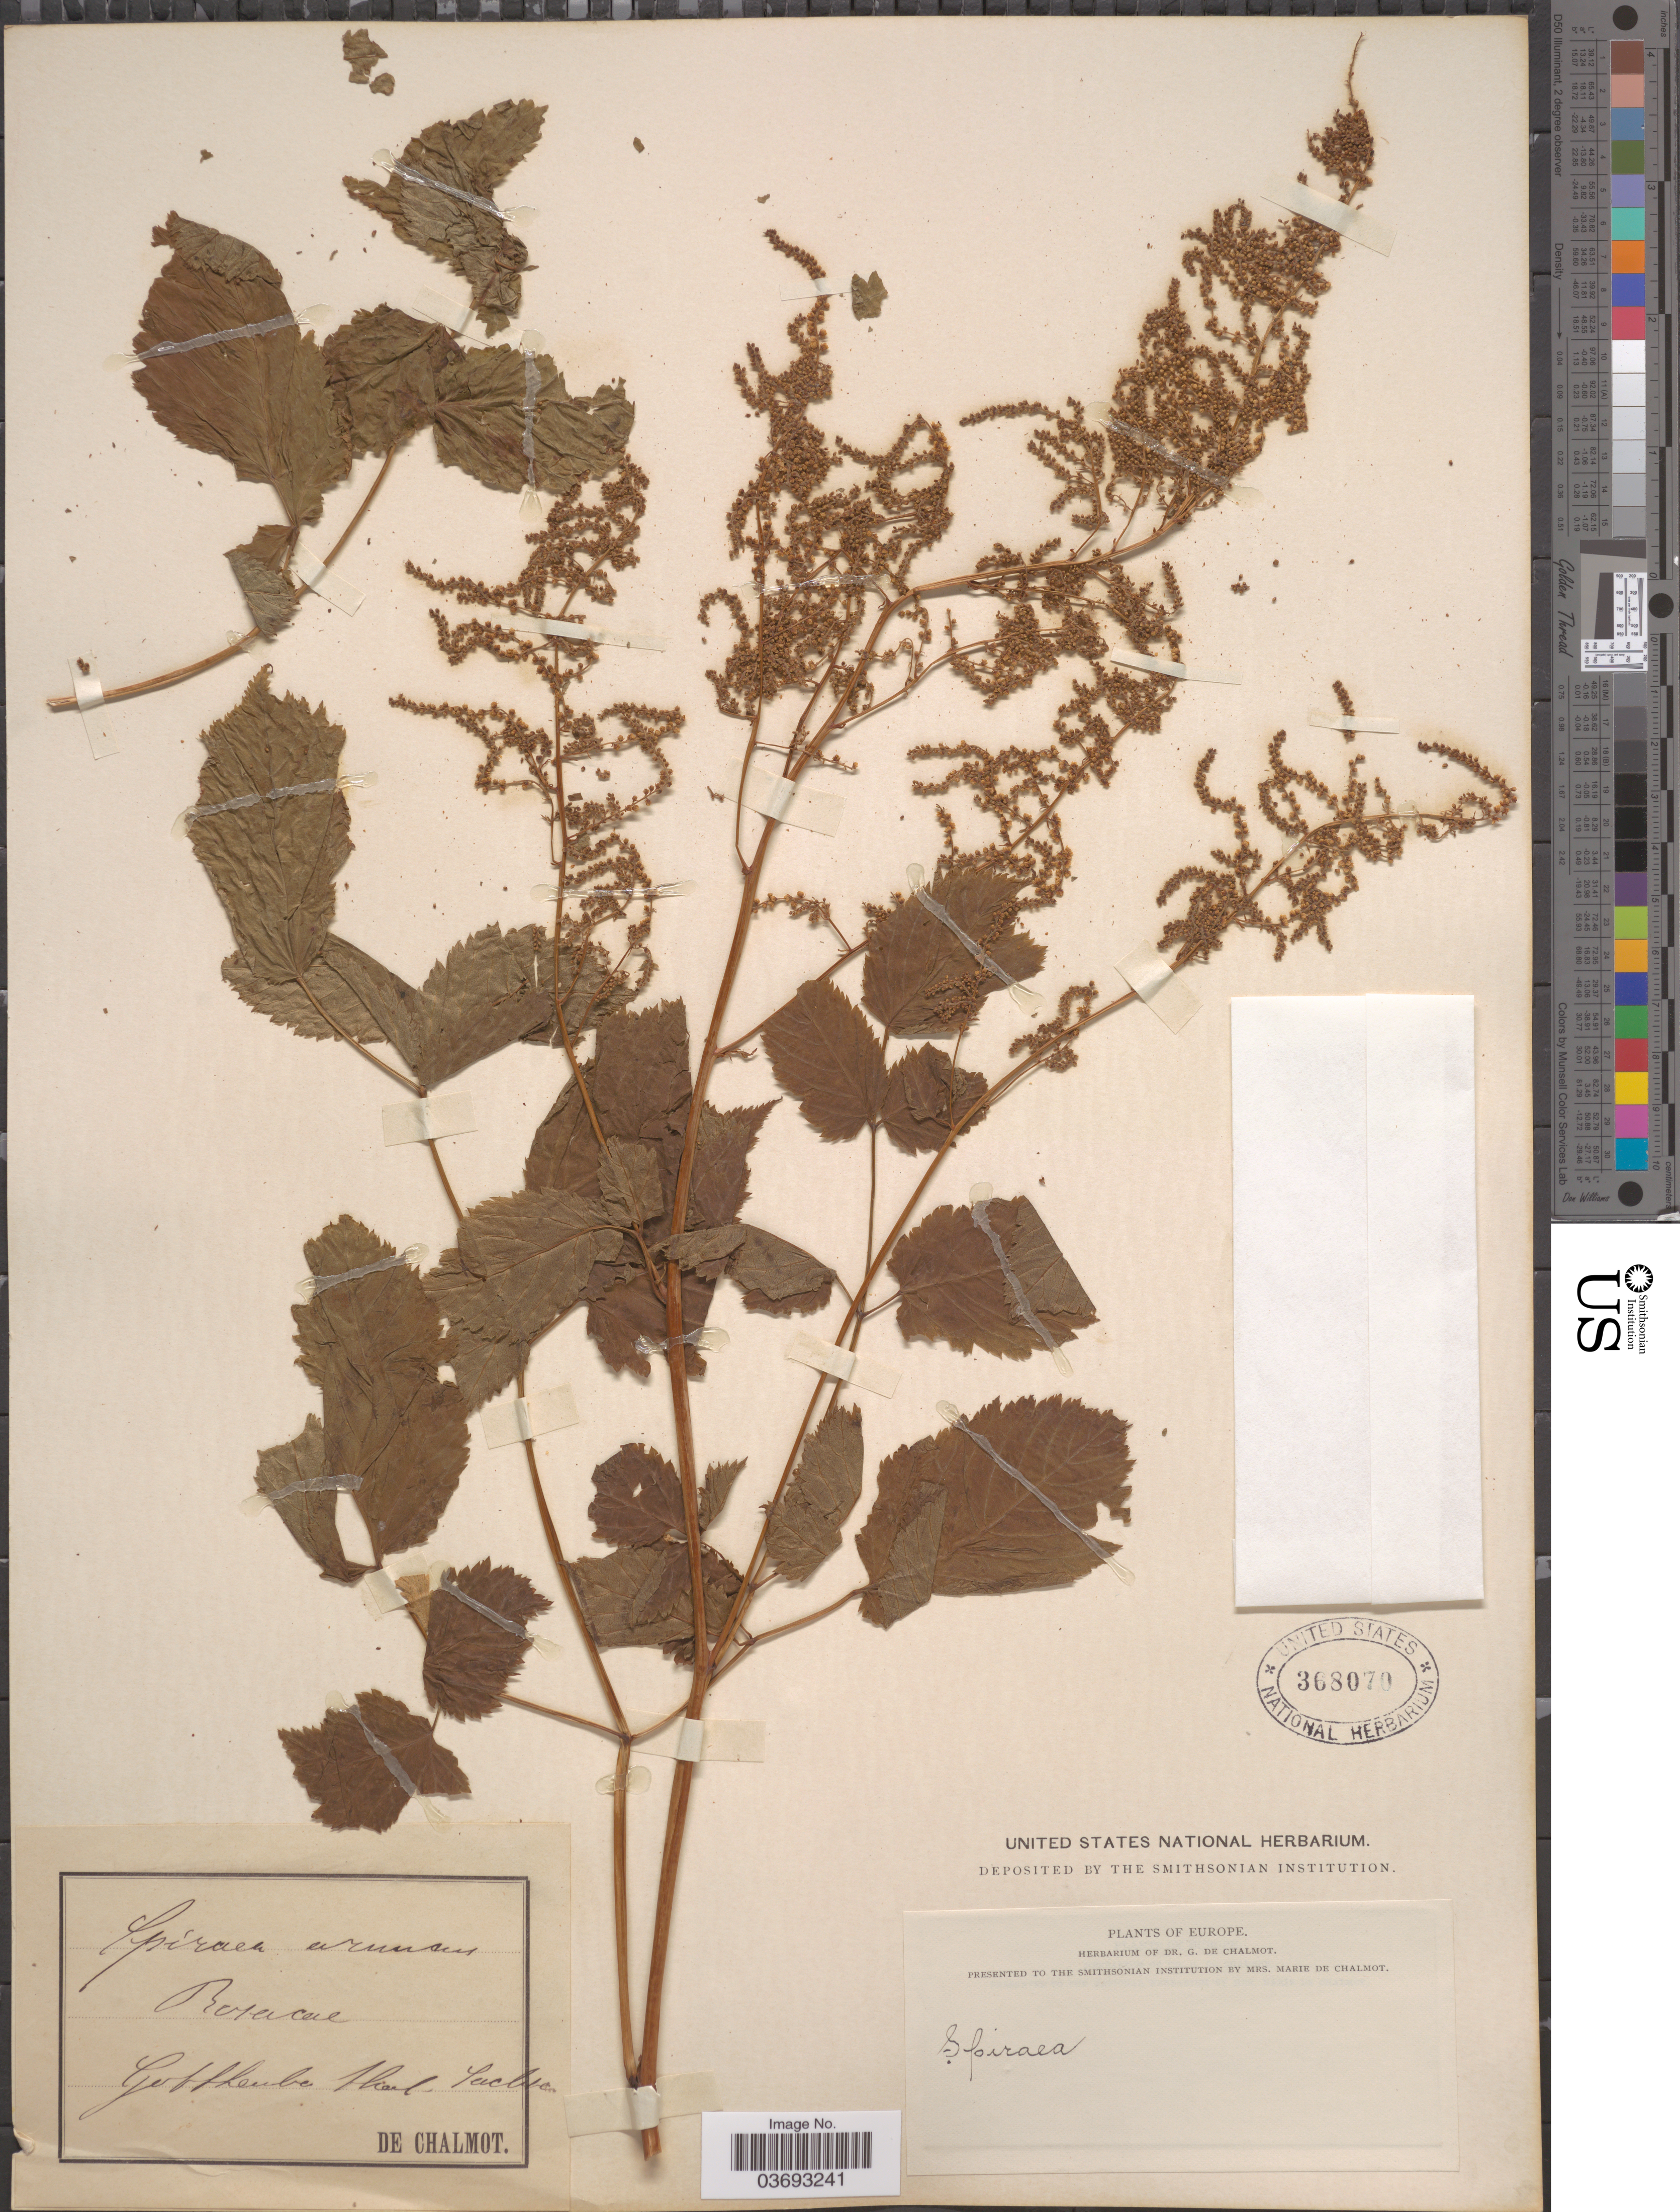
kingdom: Plantae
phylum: Tracheophyta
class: Magnoliopsida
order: Rosales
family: Rosaceae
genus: Spiraea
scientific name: Spiraea aruncus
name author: L.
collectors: G. de Chalmot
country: Germany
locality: Gottleuba thal Sachsen. Europe.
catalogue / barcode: US 368070